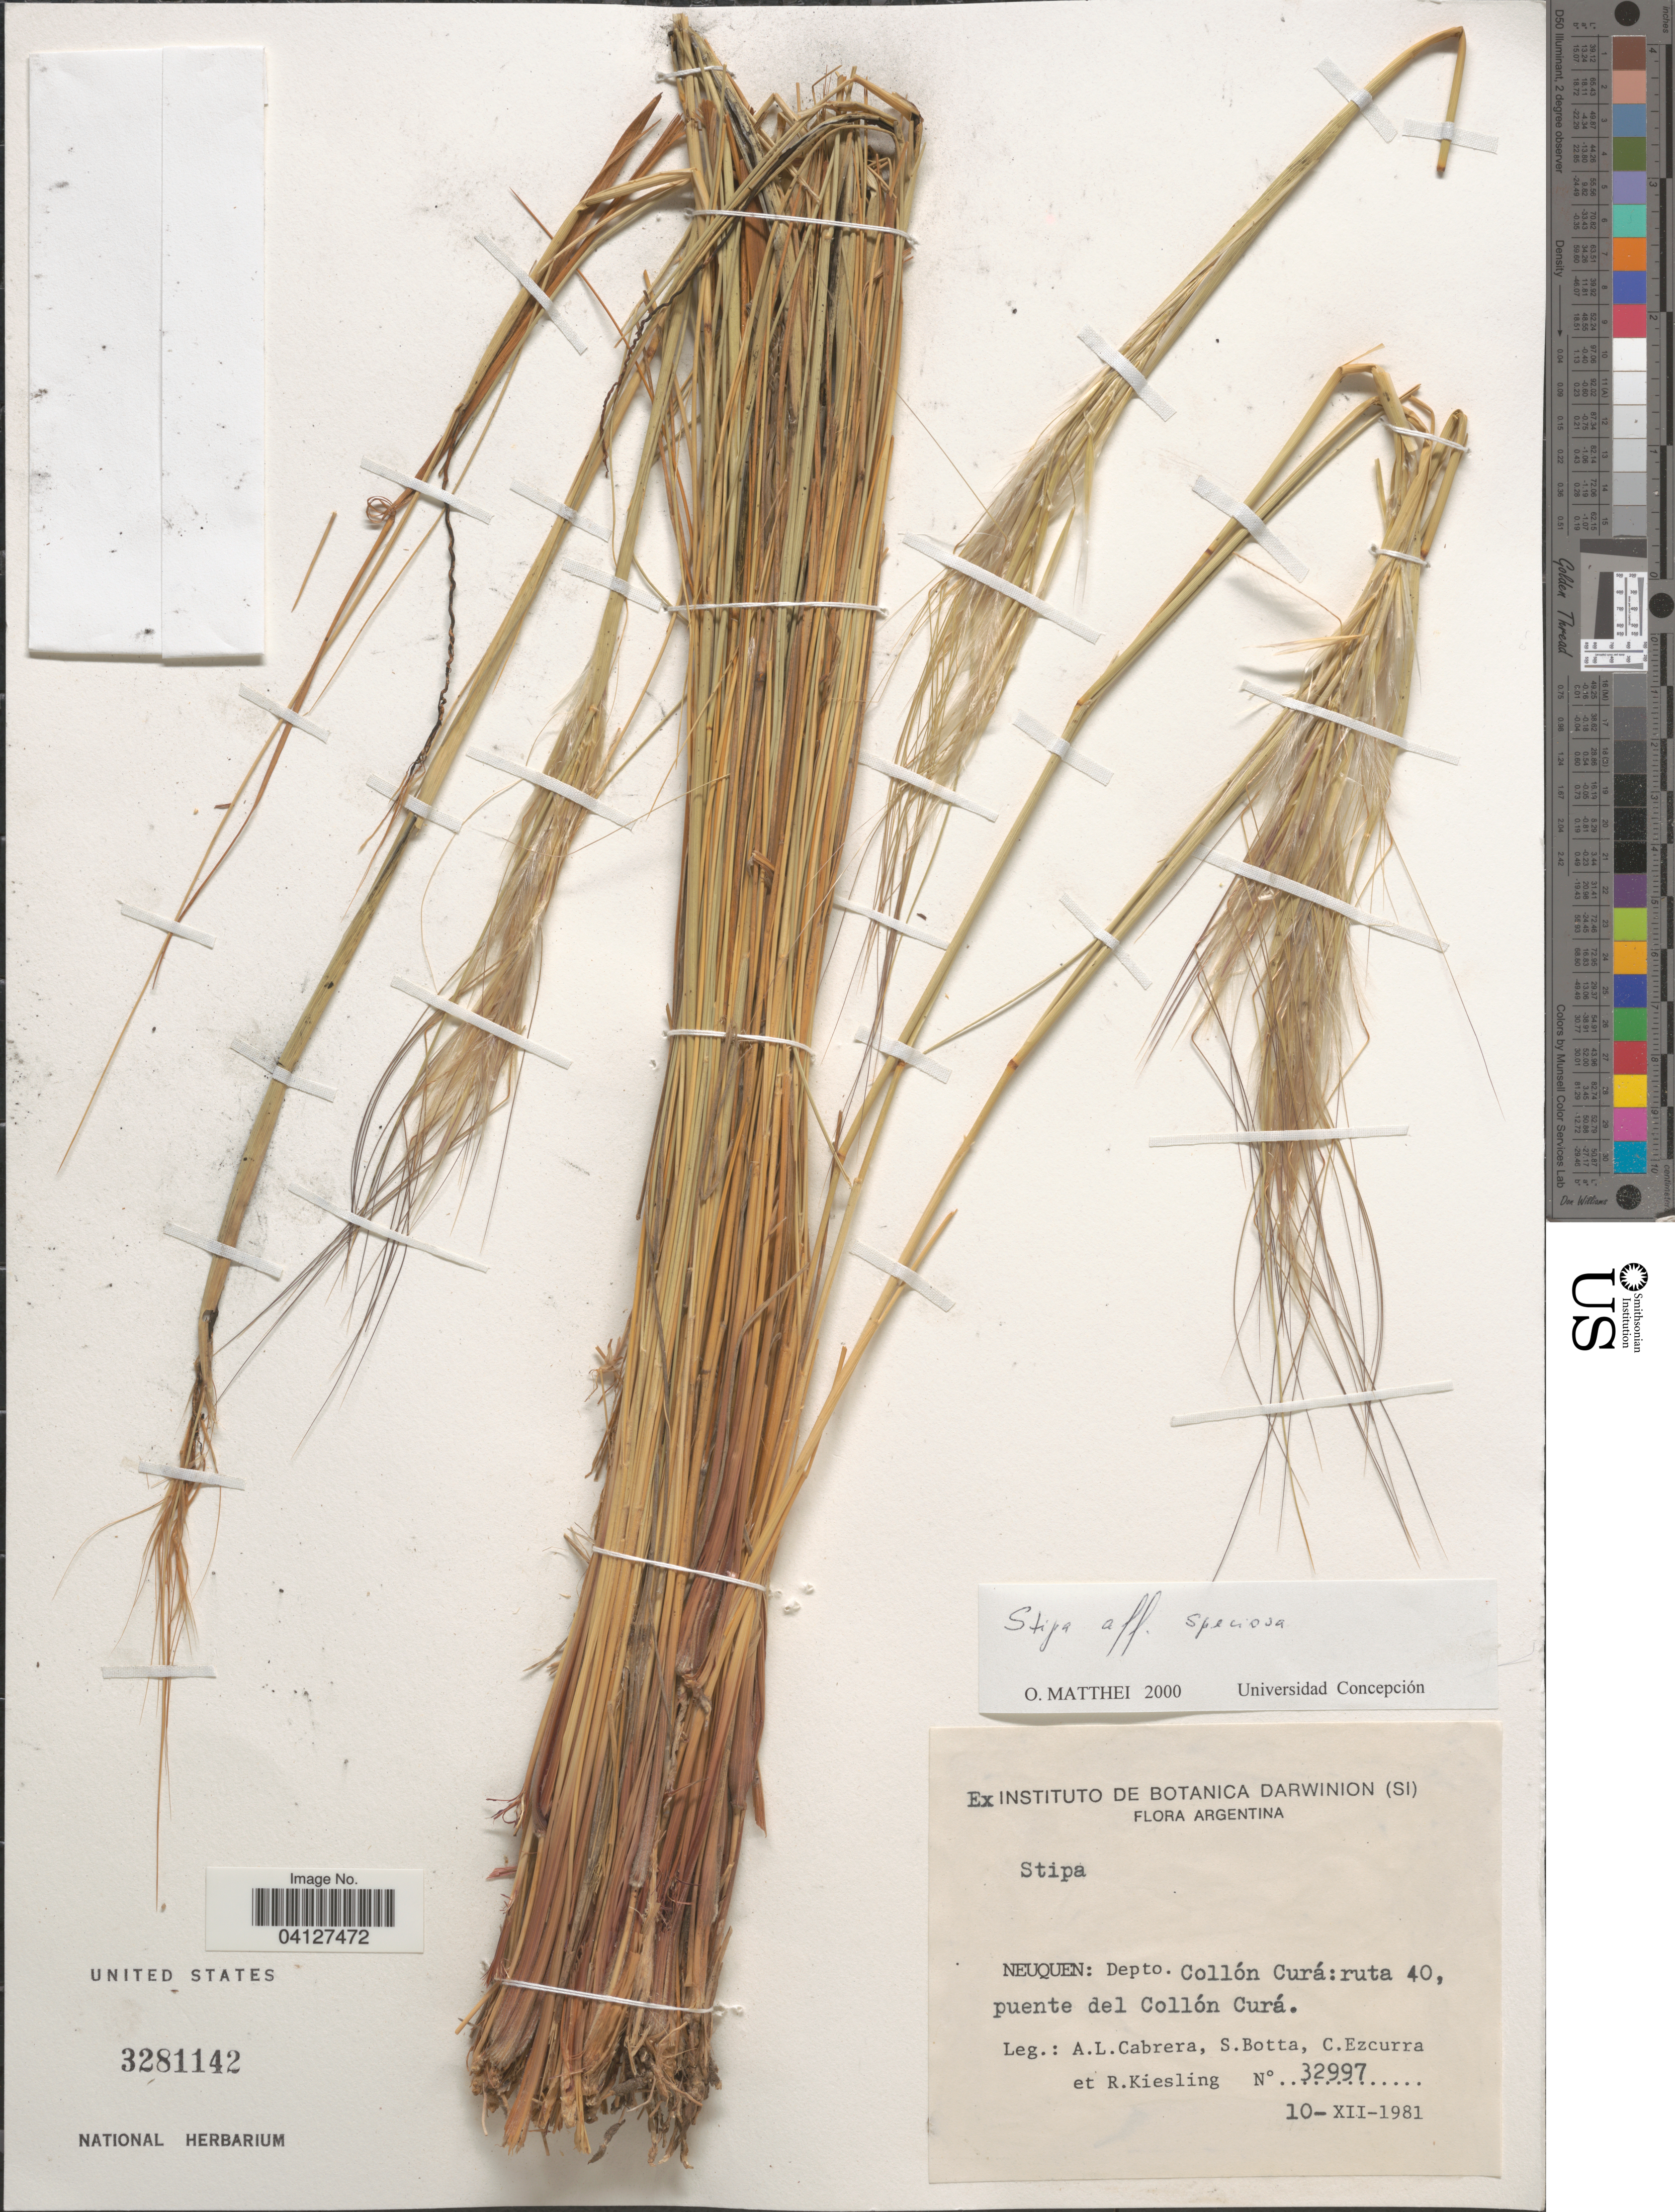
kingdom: Plantae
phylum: Tracheophyta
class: Liliopsida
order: Poales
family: Poaceae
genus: Pappostipa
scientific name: Pappostipa major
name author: (Speg.) Romasch.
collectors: A. L. Cabrera, S. Botta, C. Ezcurra & R. Kiesling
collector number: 32997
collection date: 1981-12-10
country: Argentina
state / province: Neuquen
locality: Depto. Collón Curá: ruta 40, puente del Collón Curá.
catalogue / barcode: US 3281142